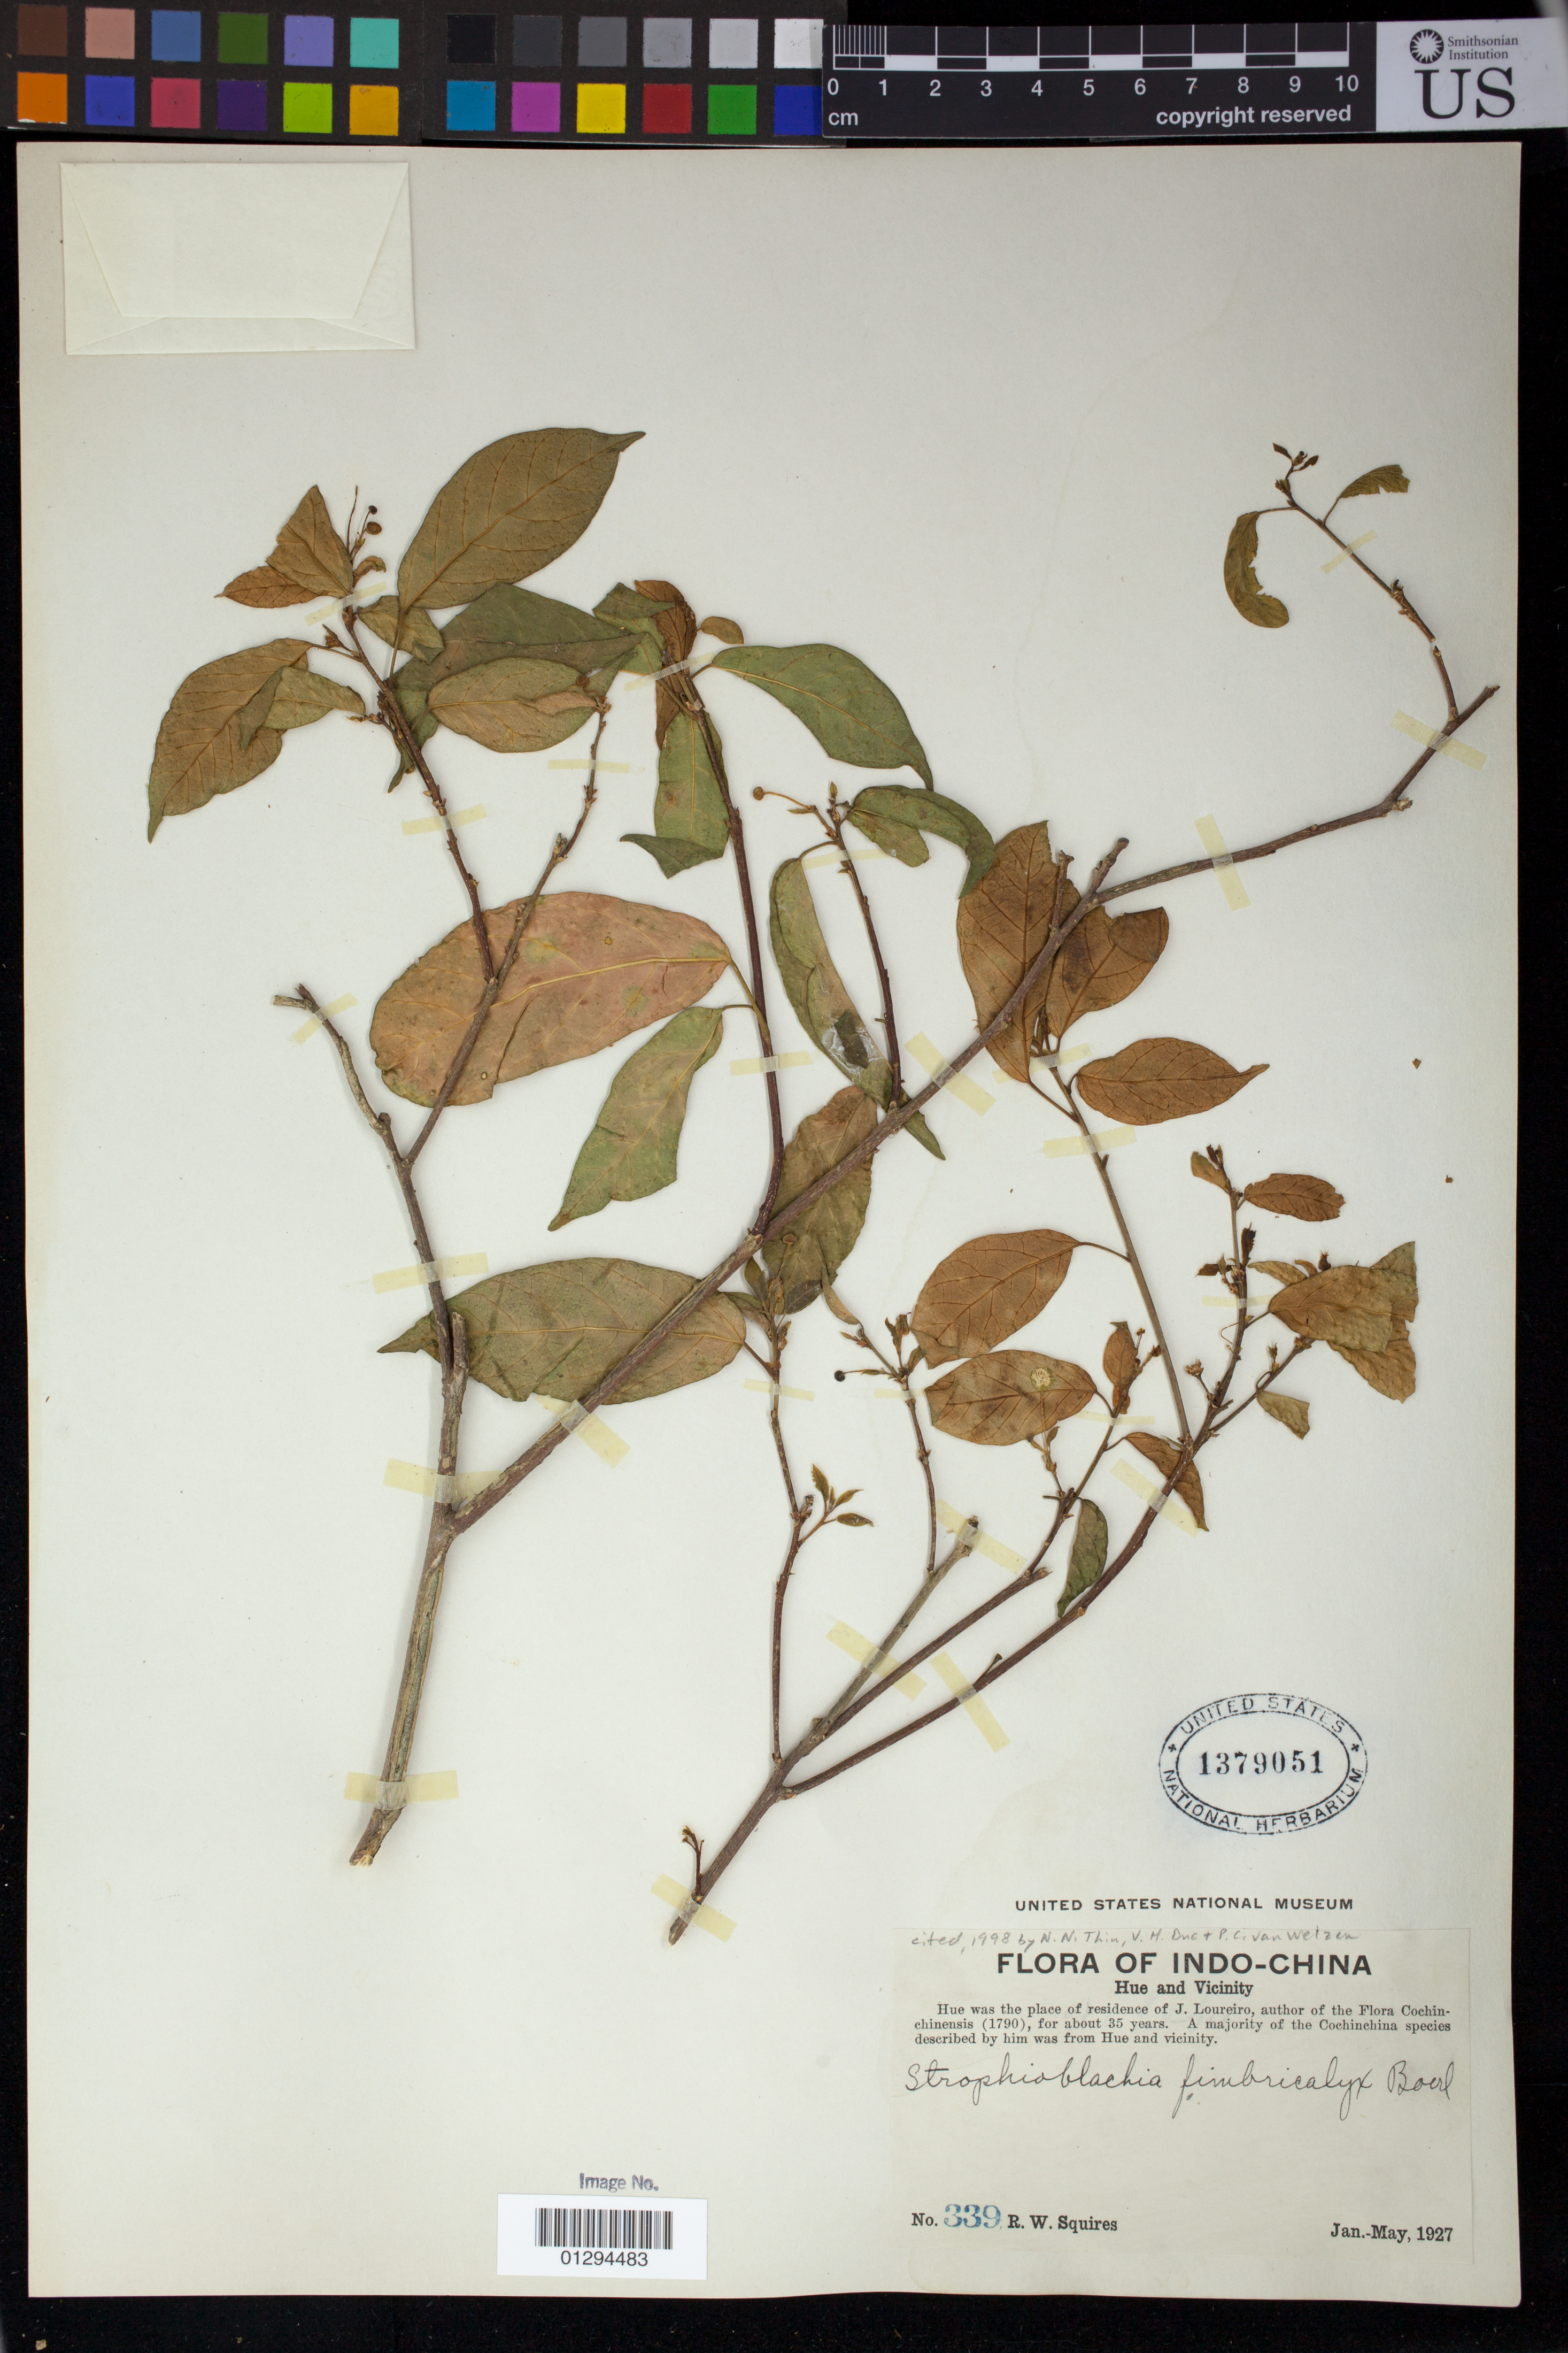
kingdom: Plantae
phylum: Tracheophyta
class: Magnoliopsida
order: Malpighiales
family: Euphorbiaceae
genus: Strophioblachia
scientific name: Strophioblachia fimbricalyx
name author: Boerl.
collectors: R. Squires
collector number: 339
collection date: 1927-01/1927-05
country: Vietnam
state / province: Thua Thien-Hue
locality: Hue and vicinity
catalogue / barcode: US 1379051